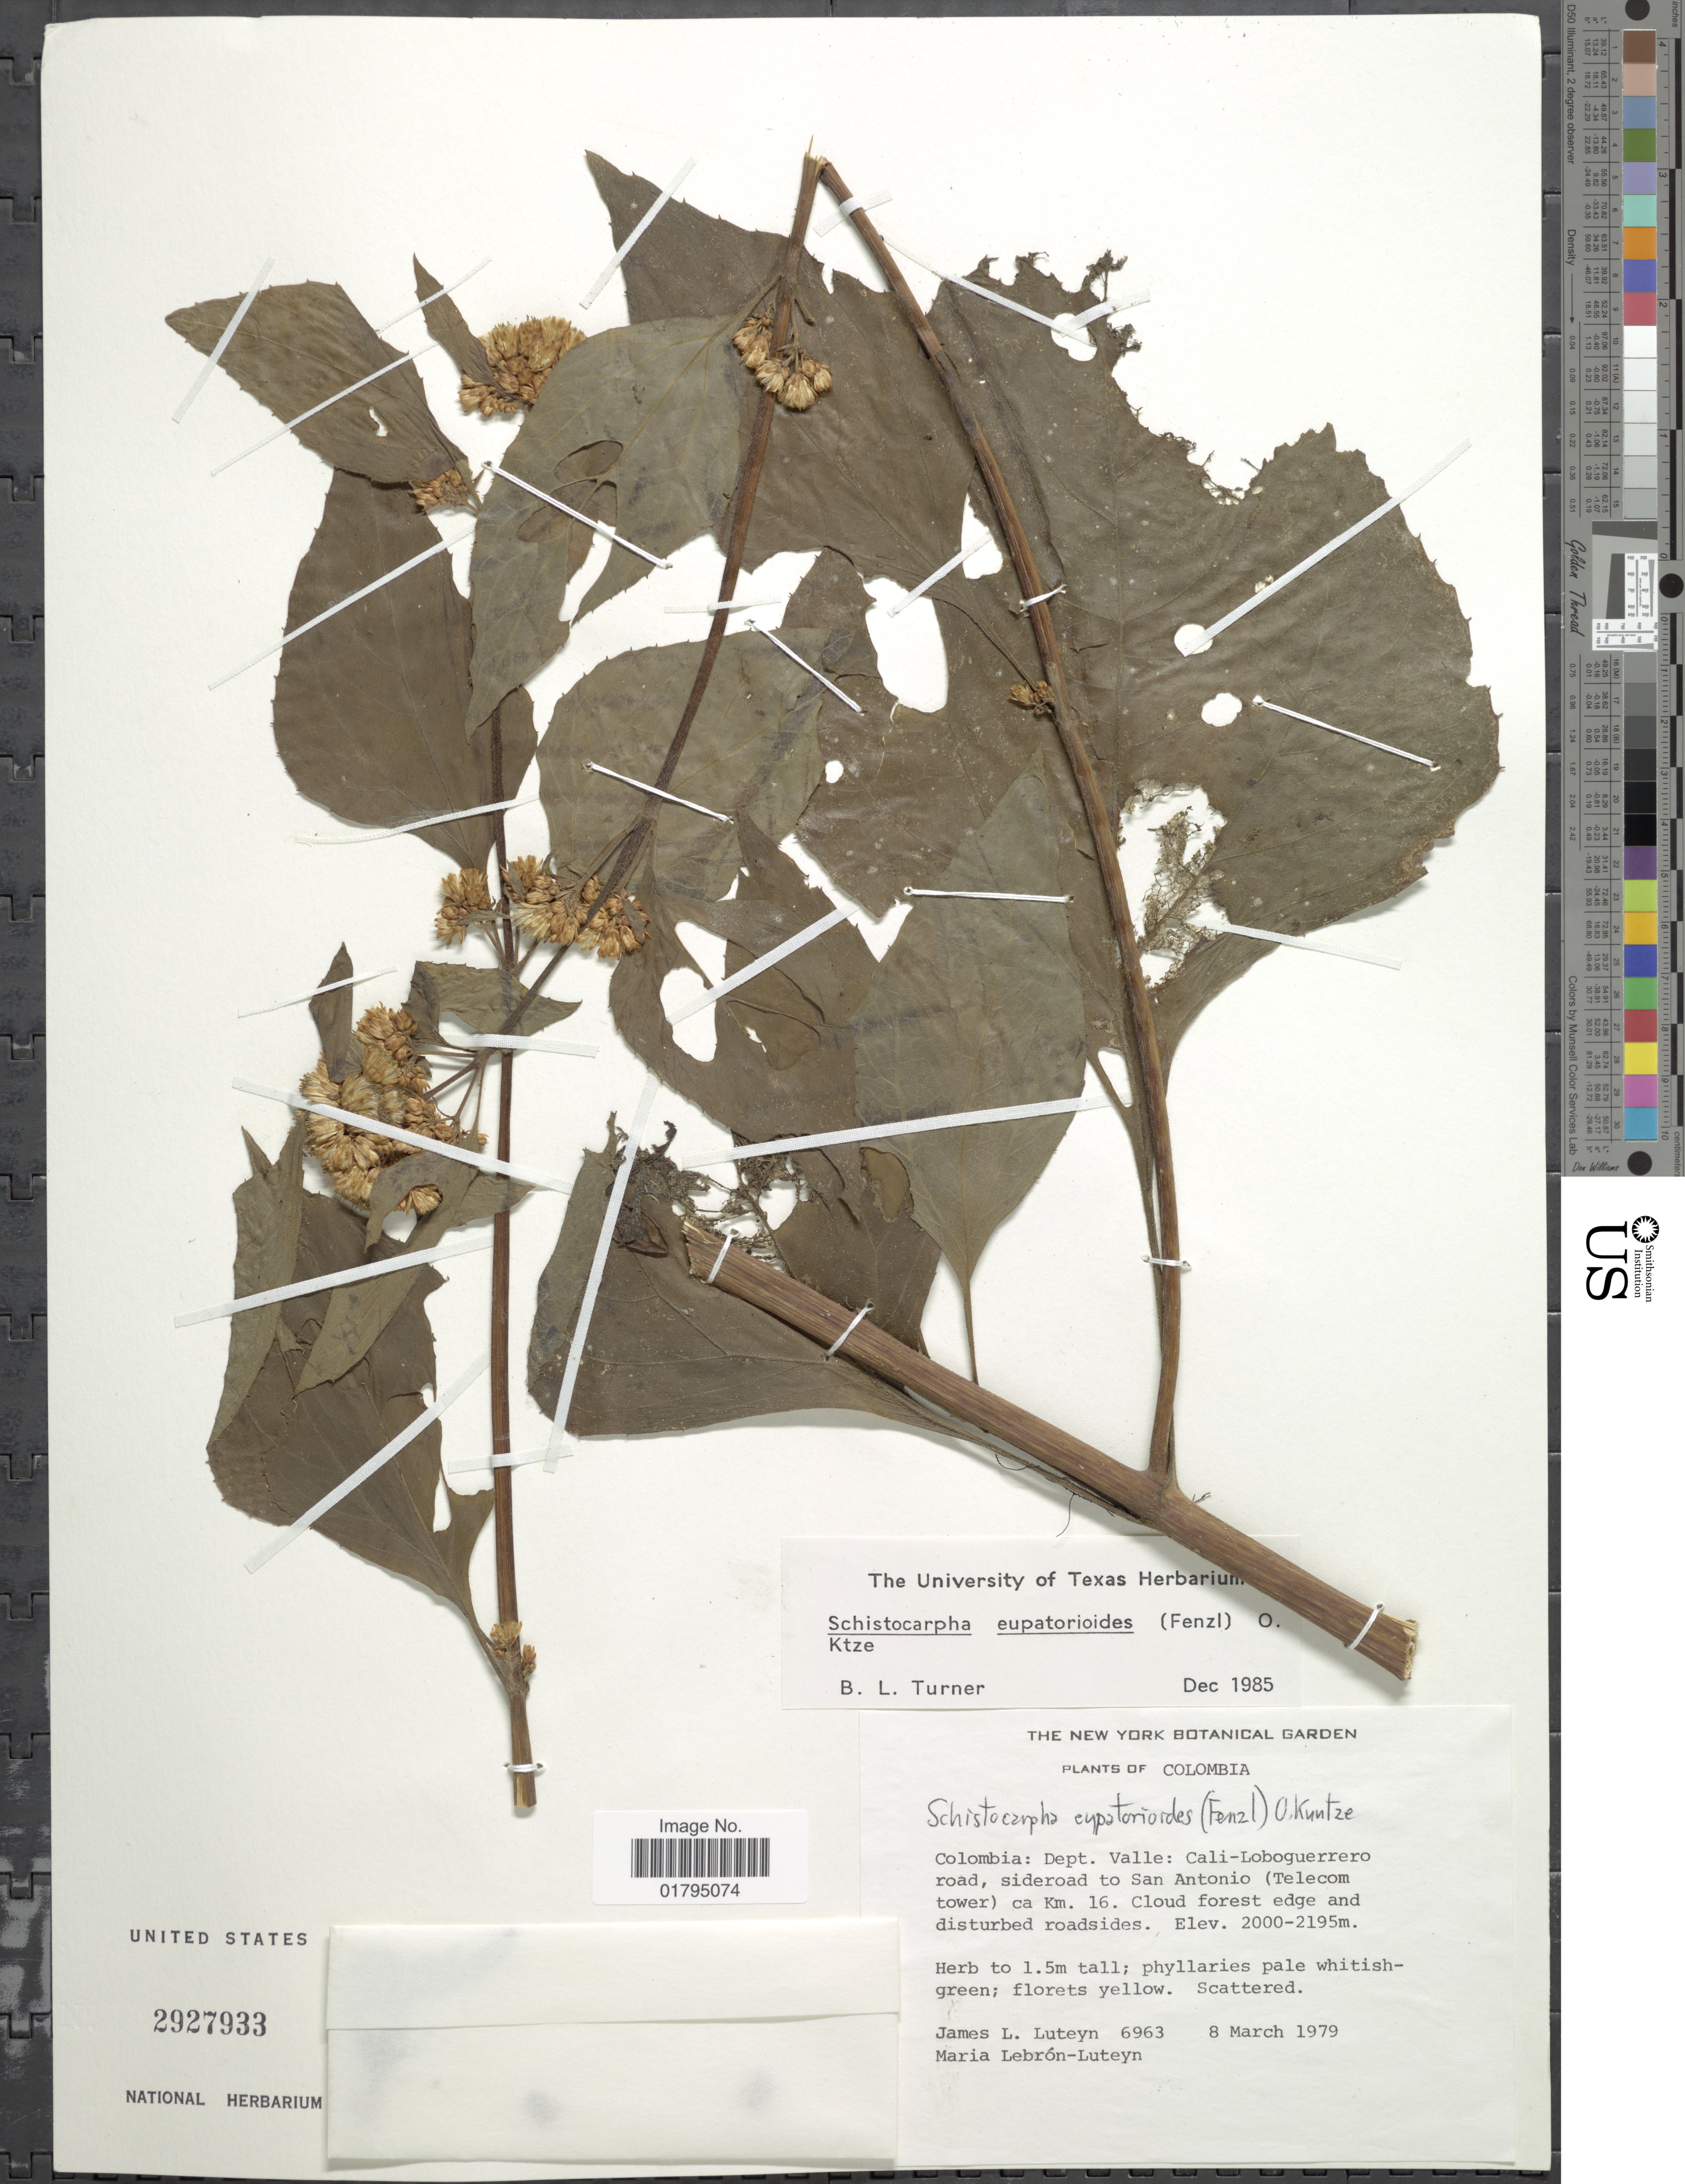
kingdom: Plantae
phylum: Tracheophyta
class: Magnoliopsida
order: Asterales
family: Asteraceae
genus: Schistocarpha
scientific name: Schistocarpha eupatorioides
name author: (Fenzl) Kuntze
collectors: J. L. Luteyn & M. L. Lebrón-Luteyn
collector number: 6963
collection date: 1979-03-08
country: Colombia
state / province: Valle del Cauca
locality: Colombia: Dept. Valle Cali-Loboquerrero road, sideroad to San Antonio (Telecom tower) ca Km. 16.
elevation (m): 2000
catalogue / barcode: US 2927933